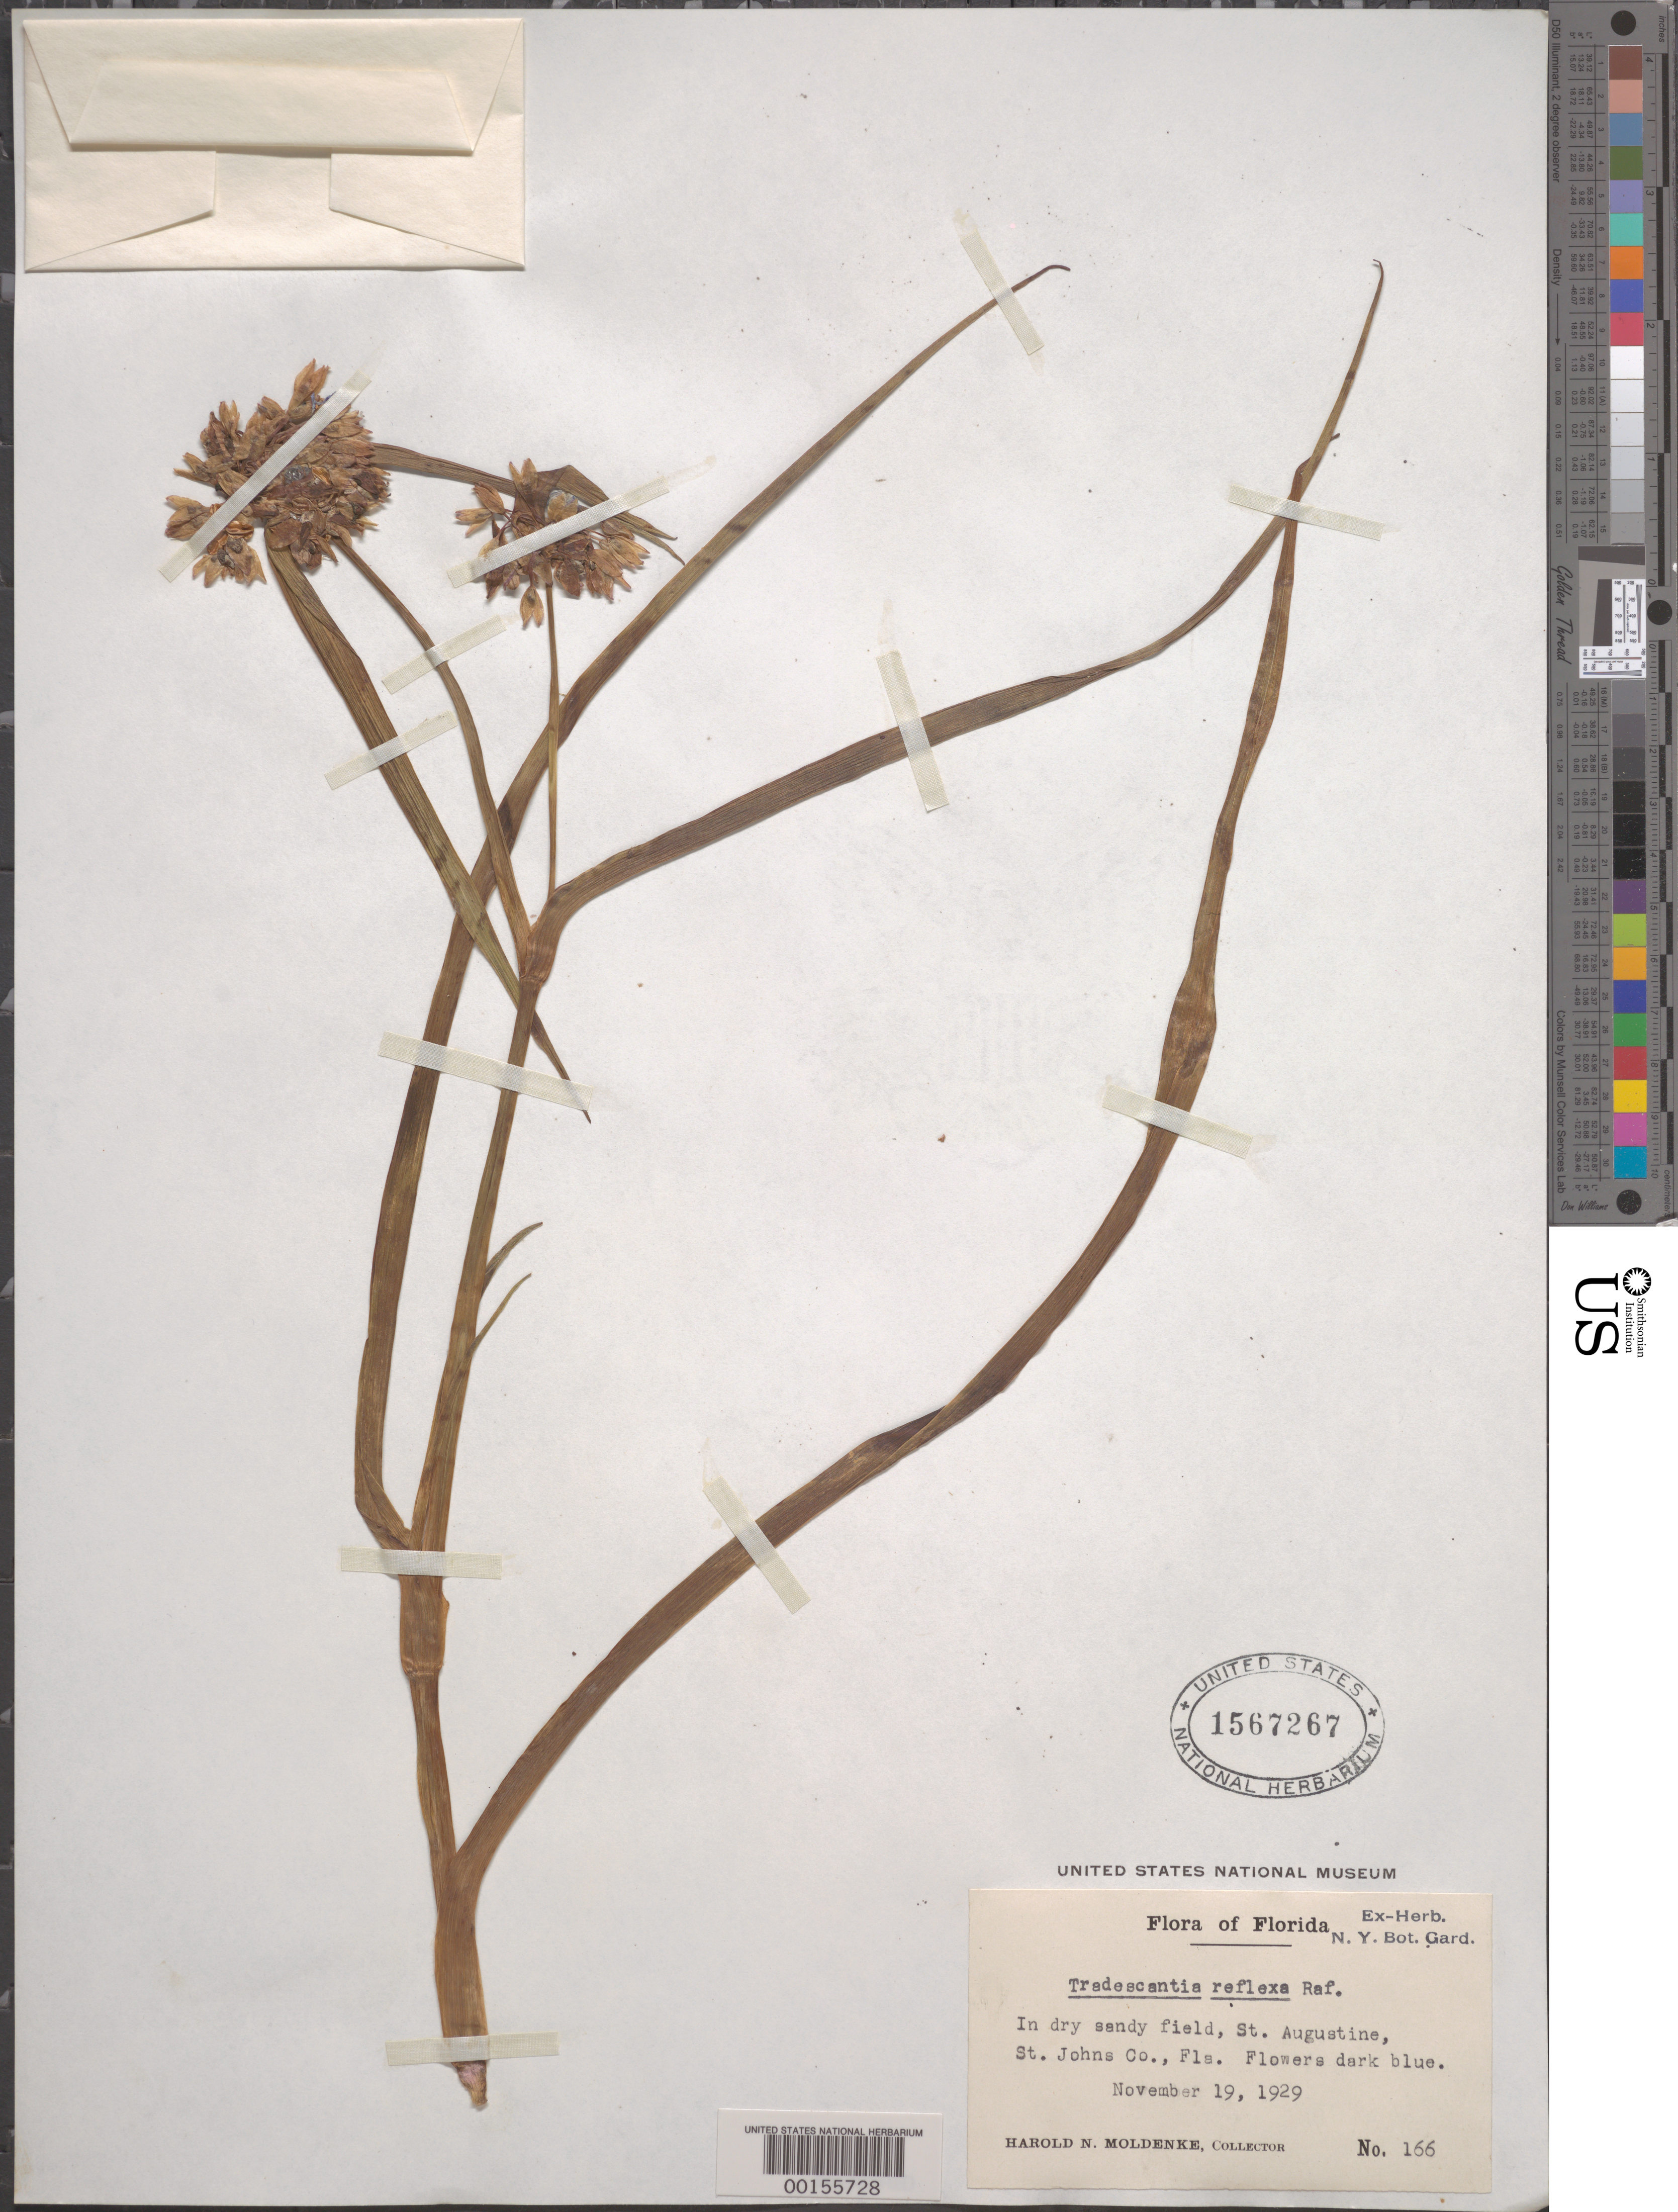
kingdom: Plantae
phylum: Tracheophyta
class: Liliopsida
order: Commelinales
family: Commelinaceae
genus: Tradescantia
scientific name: Tradescantia ohiensis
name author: Raf.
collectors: H. N. Moldenke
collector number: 166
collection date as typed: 19 Nov 1929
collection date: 1929-11-19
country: United States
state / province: Florida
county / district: Saint Johns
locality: St. augustine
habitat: Dry, sandy field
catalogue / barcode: US 1567267